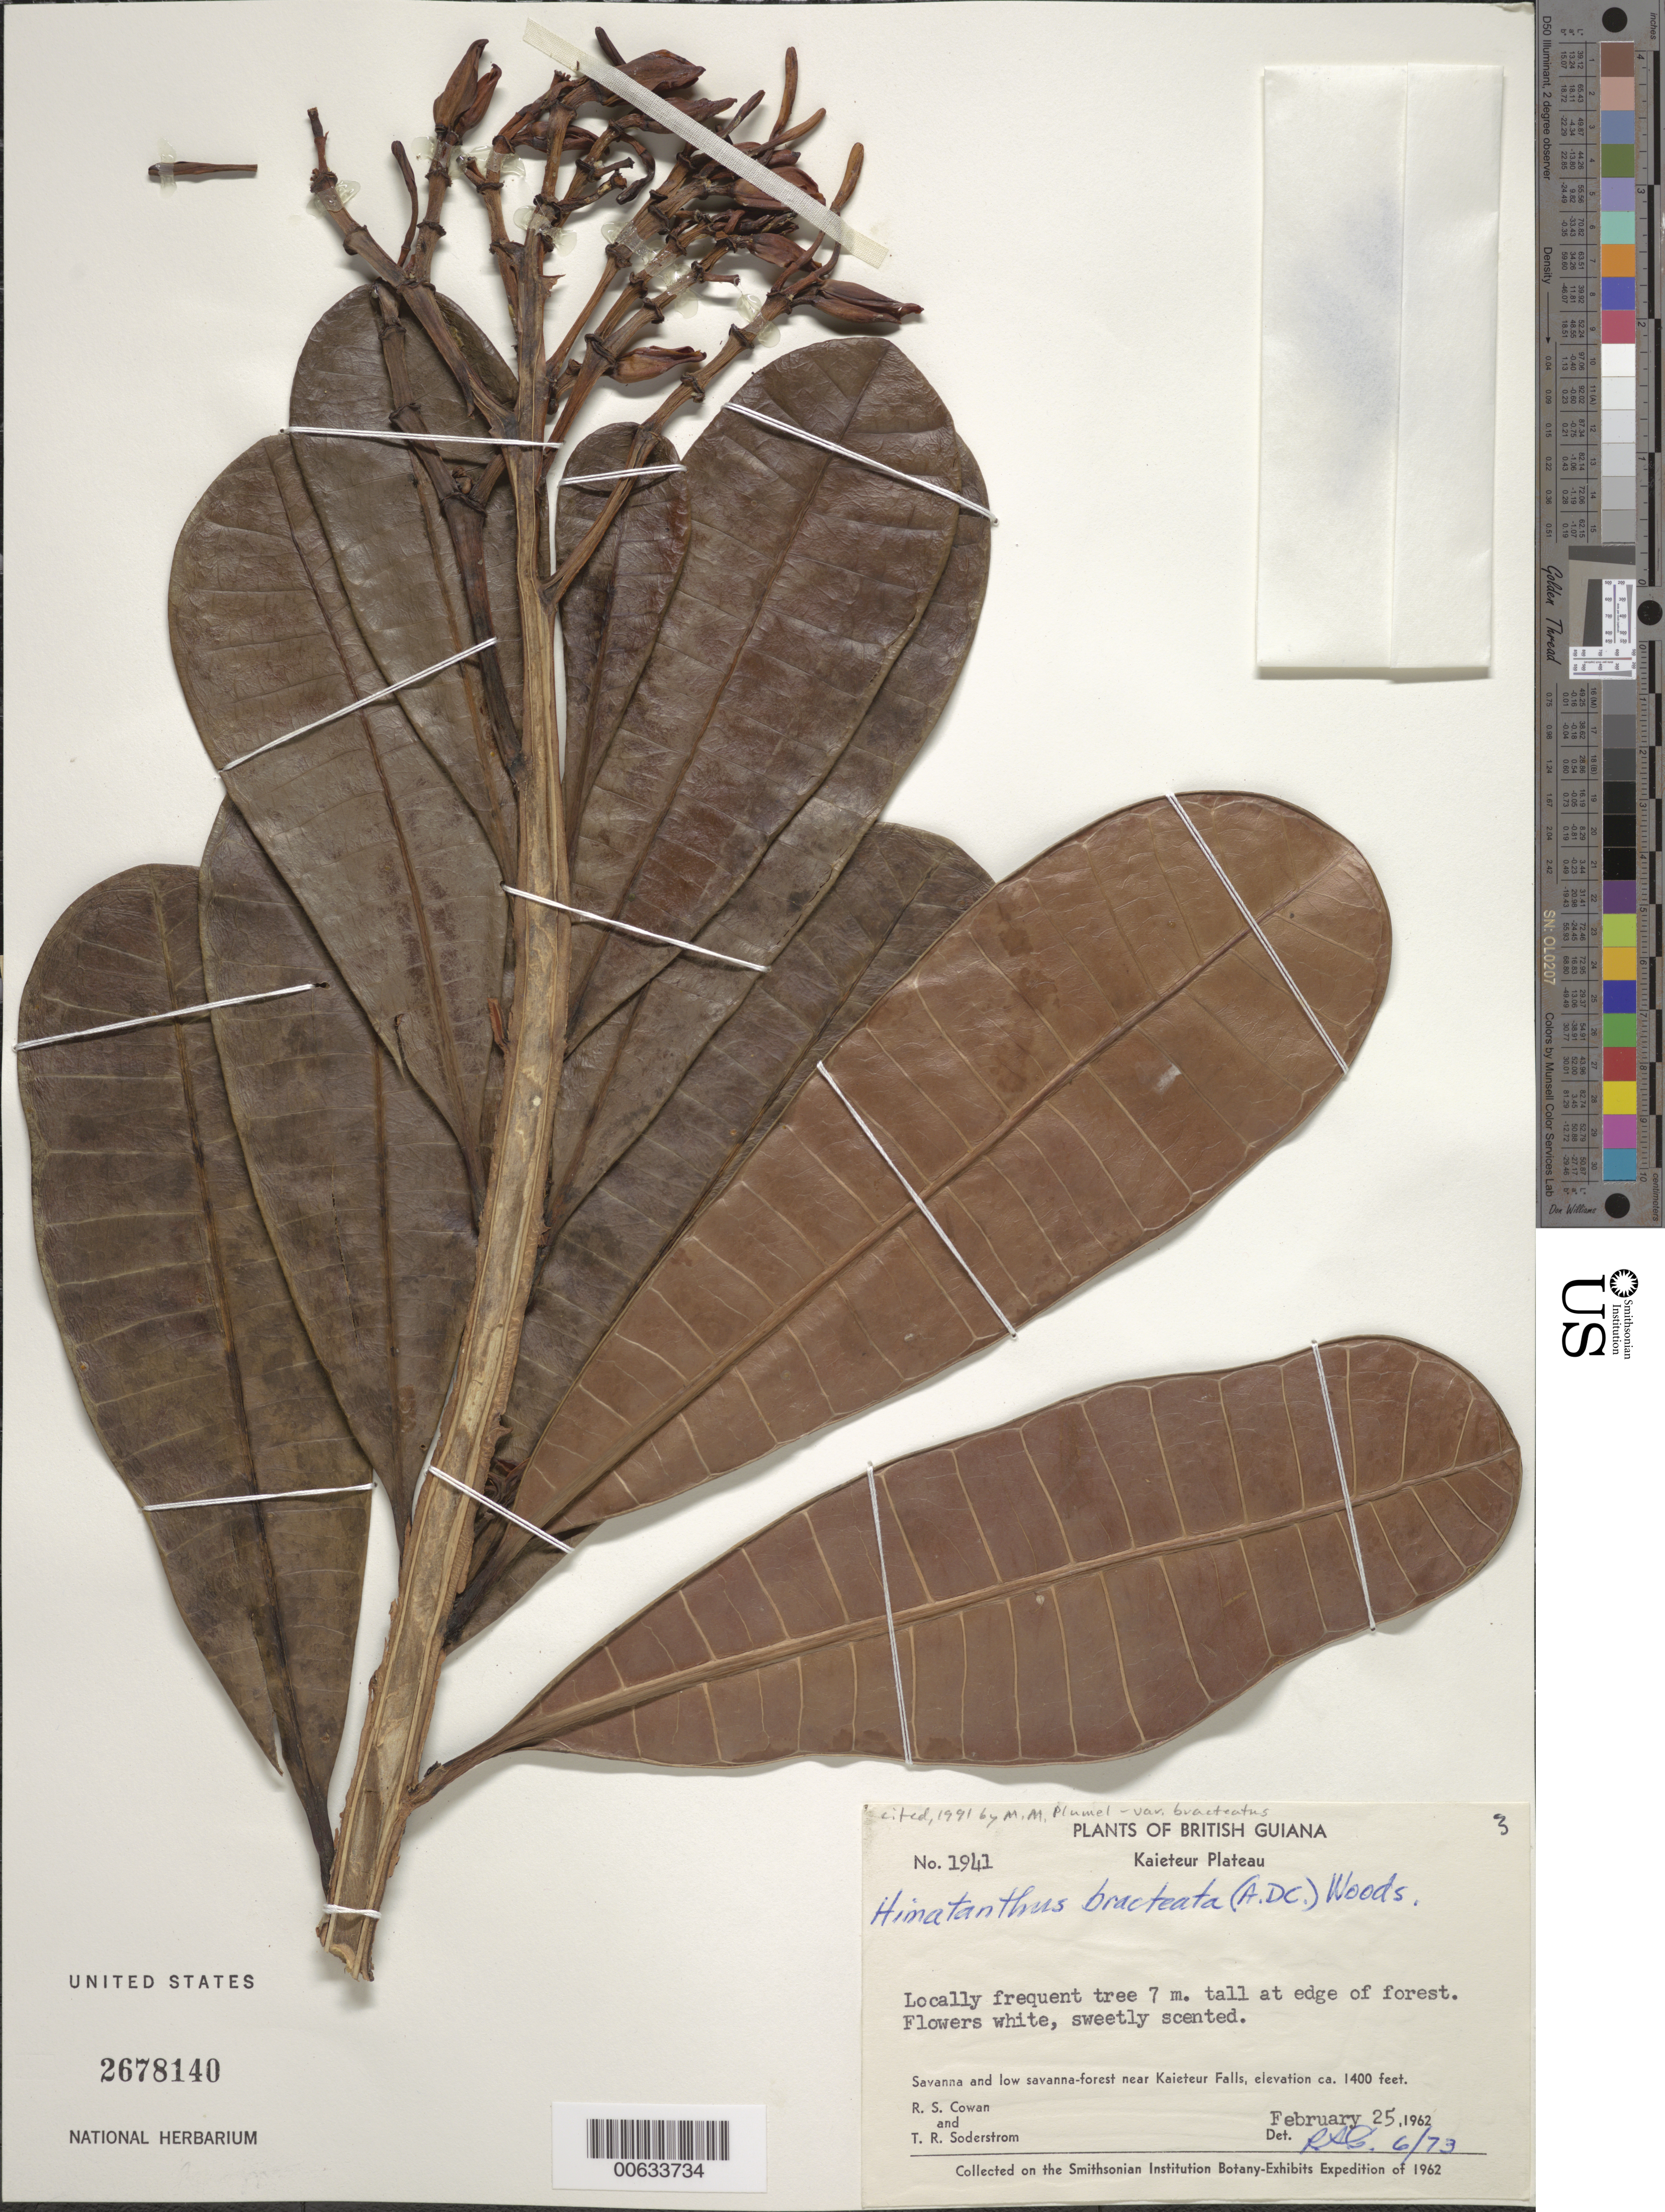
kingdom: Plantae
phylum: Tracheophyta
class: Magnoliopsida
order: Gentianales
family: Apocynaceae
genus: Himatanthus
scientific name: Himatanthus bracteatus var. bracteatus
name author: (A. DC.) Woodson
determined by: Plumel, M. - M.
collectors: R. S. Cowan & T. R. Soderstrom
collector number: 1941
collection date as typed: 25-Feb-62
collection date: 1962-02-25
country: Guyana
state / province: Potaro-Siparuni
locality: Kaieteur Plateau, Kaieteur Falls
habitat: Savanna & low savanna forest; at edge of forest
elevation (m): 427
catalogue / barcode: US 2678140